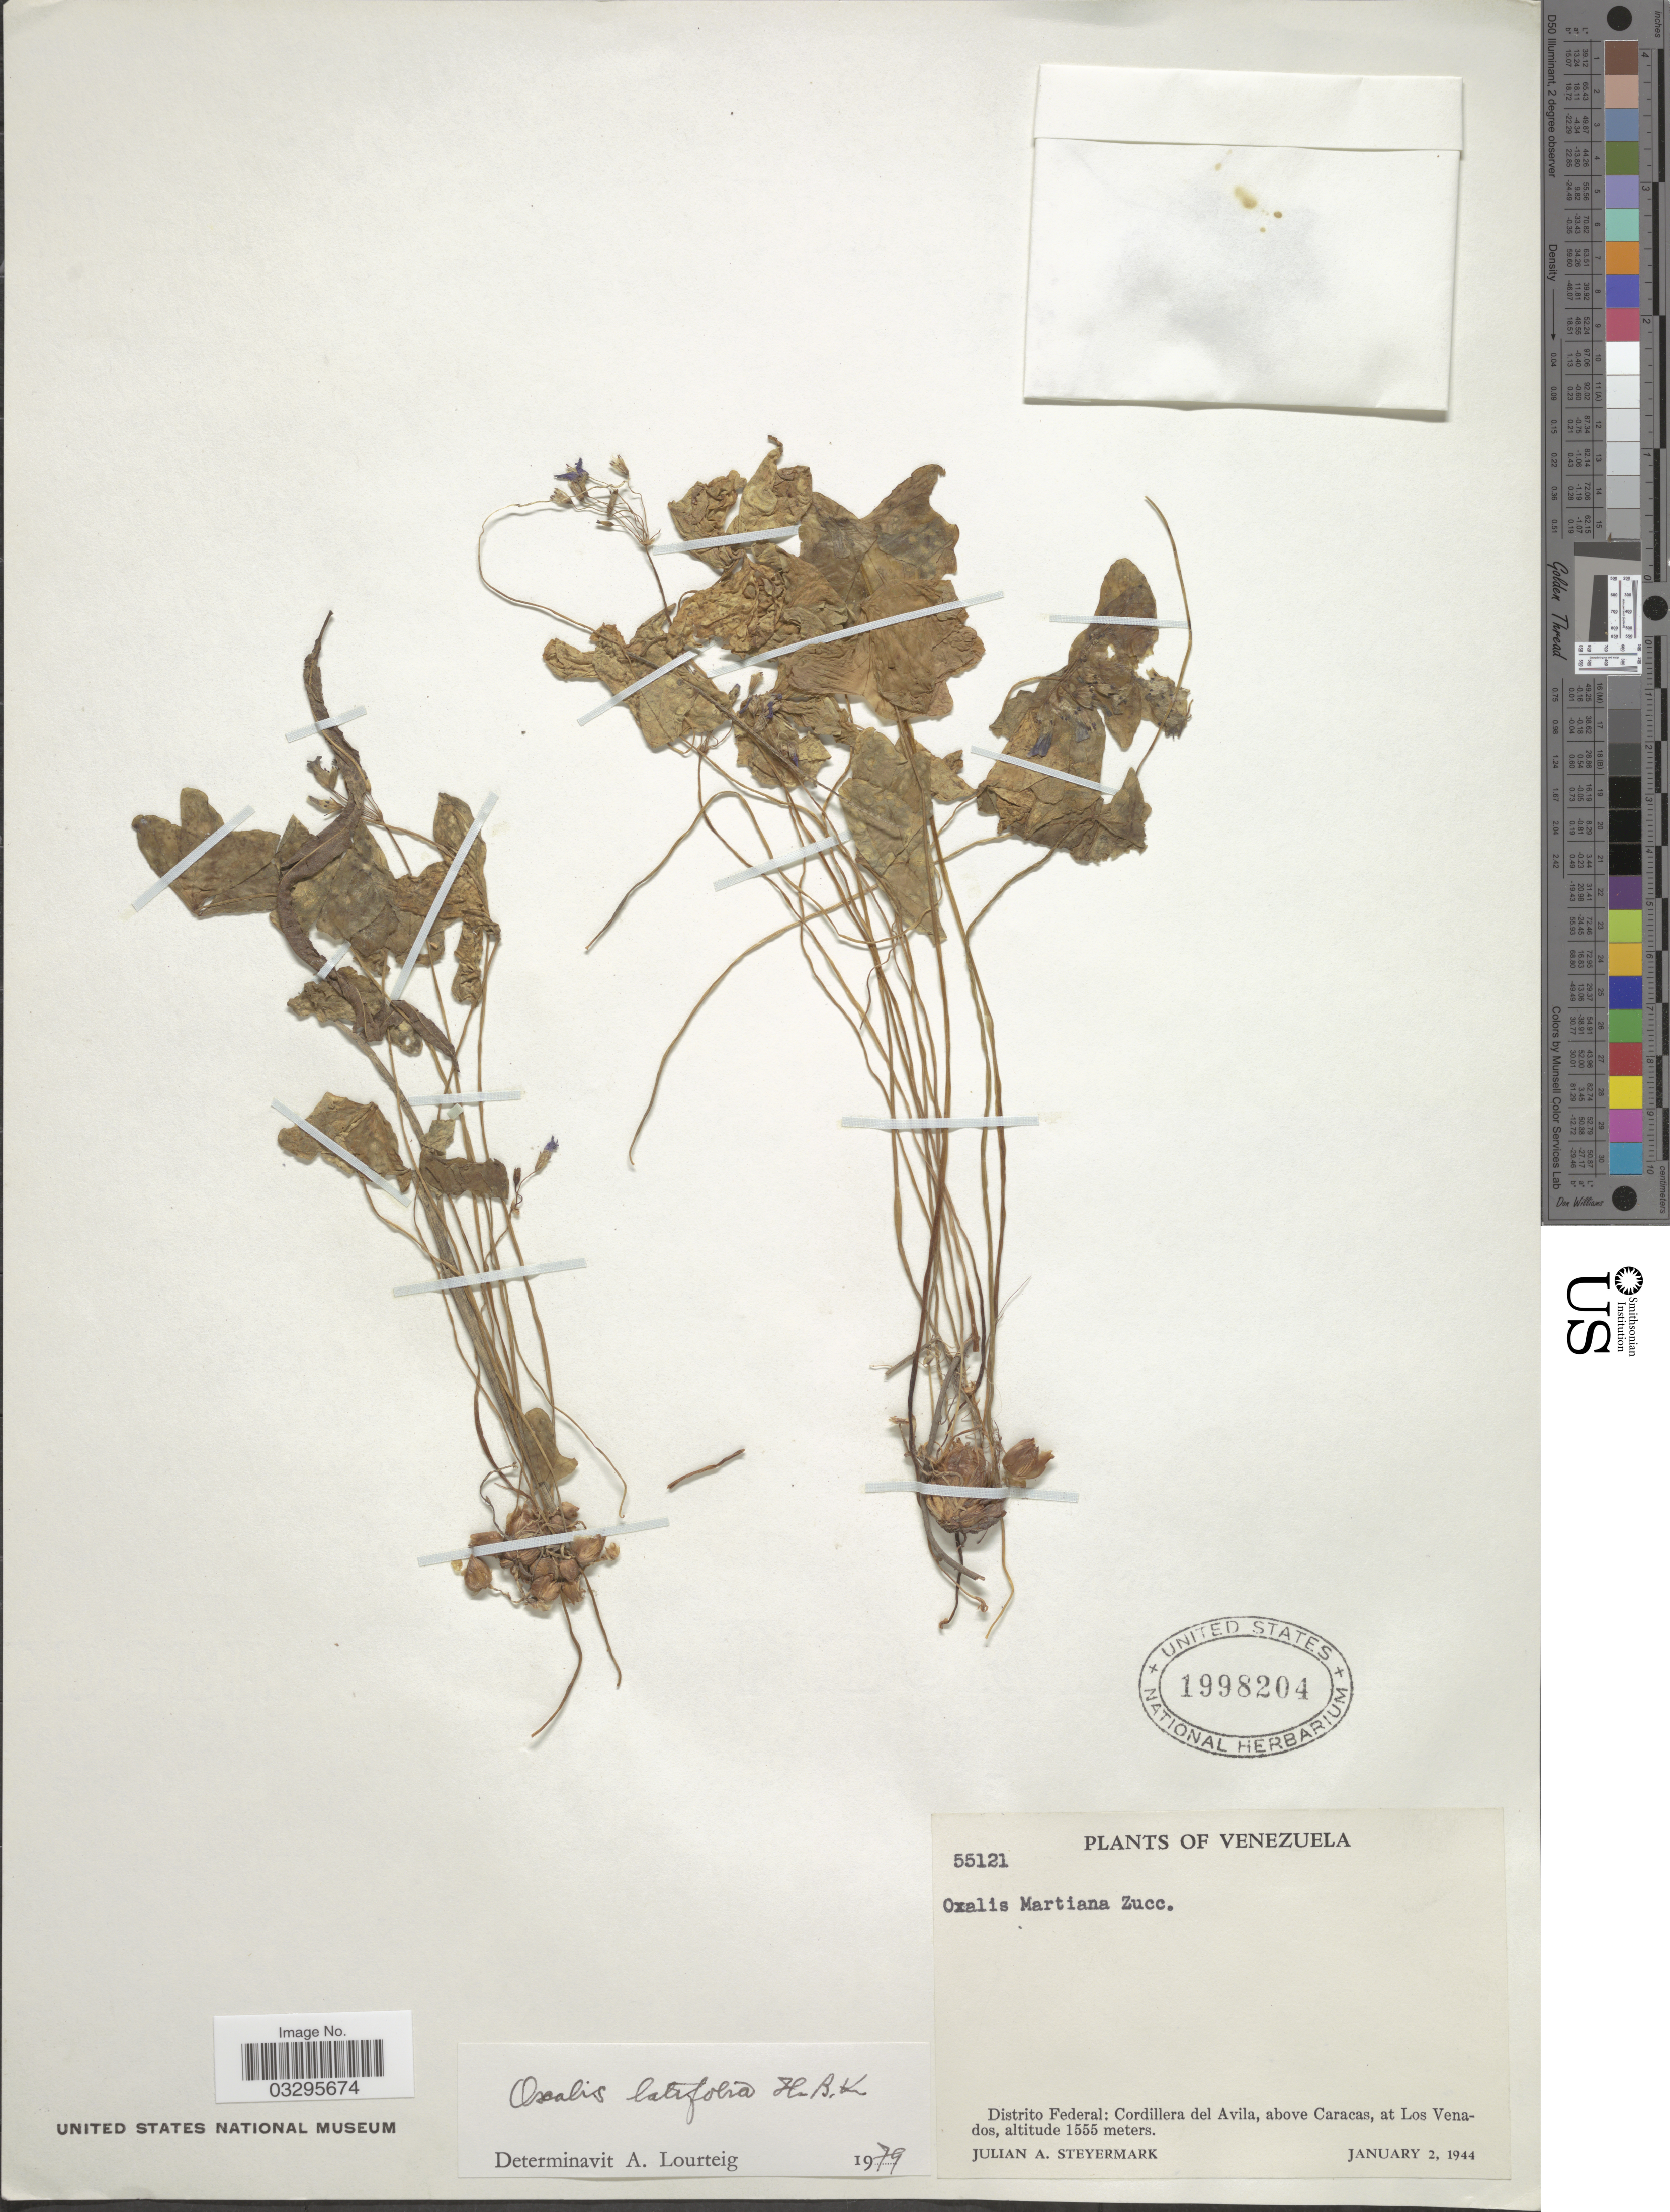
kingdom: Plantae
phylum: Tracheophyta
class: Magnoliopsida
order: Oxalidales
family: Oxalidaceae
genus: Oxalis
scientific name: Oxalis latifolia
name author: Kunth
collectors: J. Steyermark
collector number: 55121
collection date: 1944-01-02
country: Venezuela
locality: Distrito Federal: Cordillera del Avila, above Caracas, at Los Venados.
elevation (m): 1555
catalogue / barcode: US 1998204